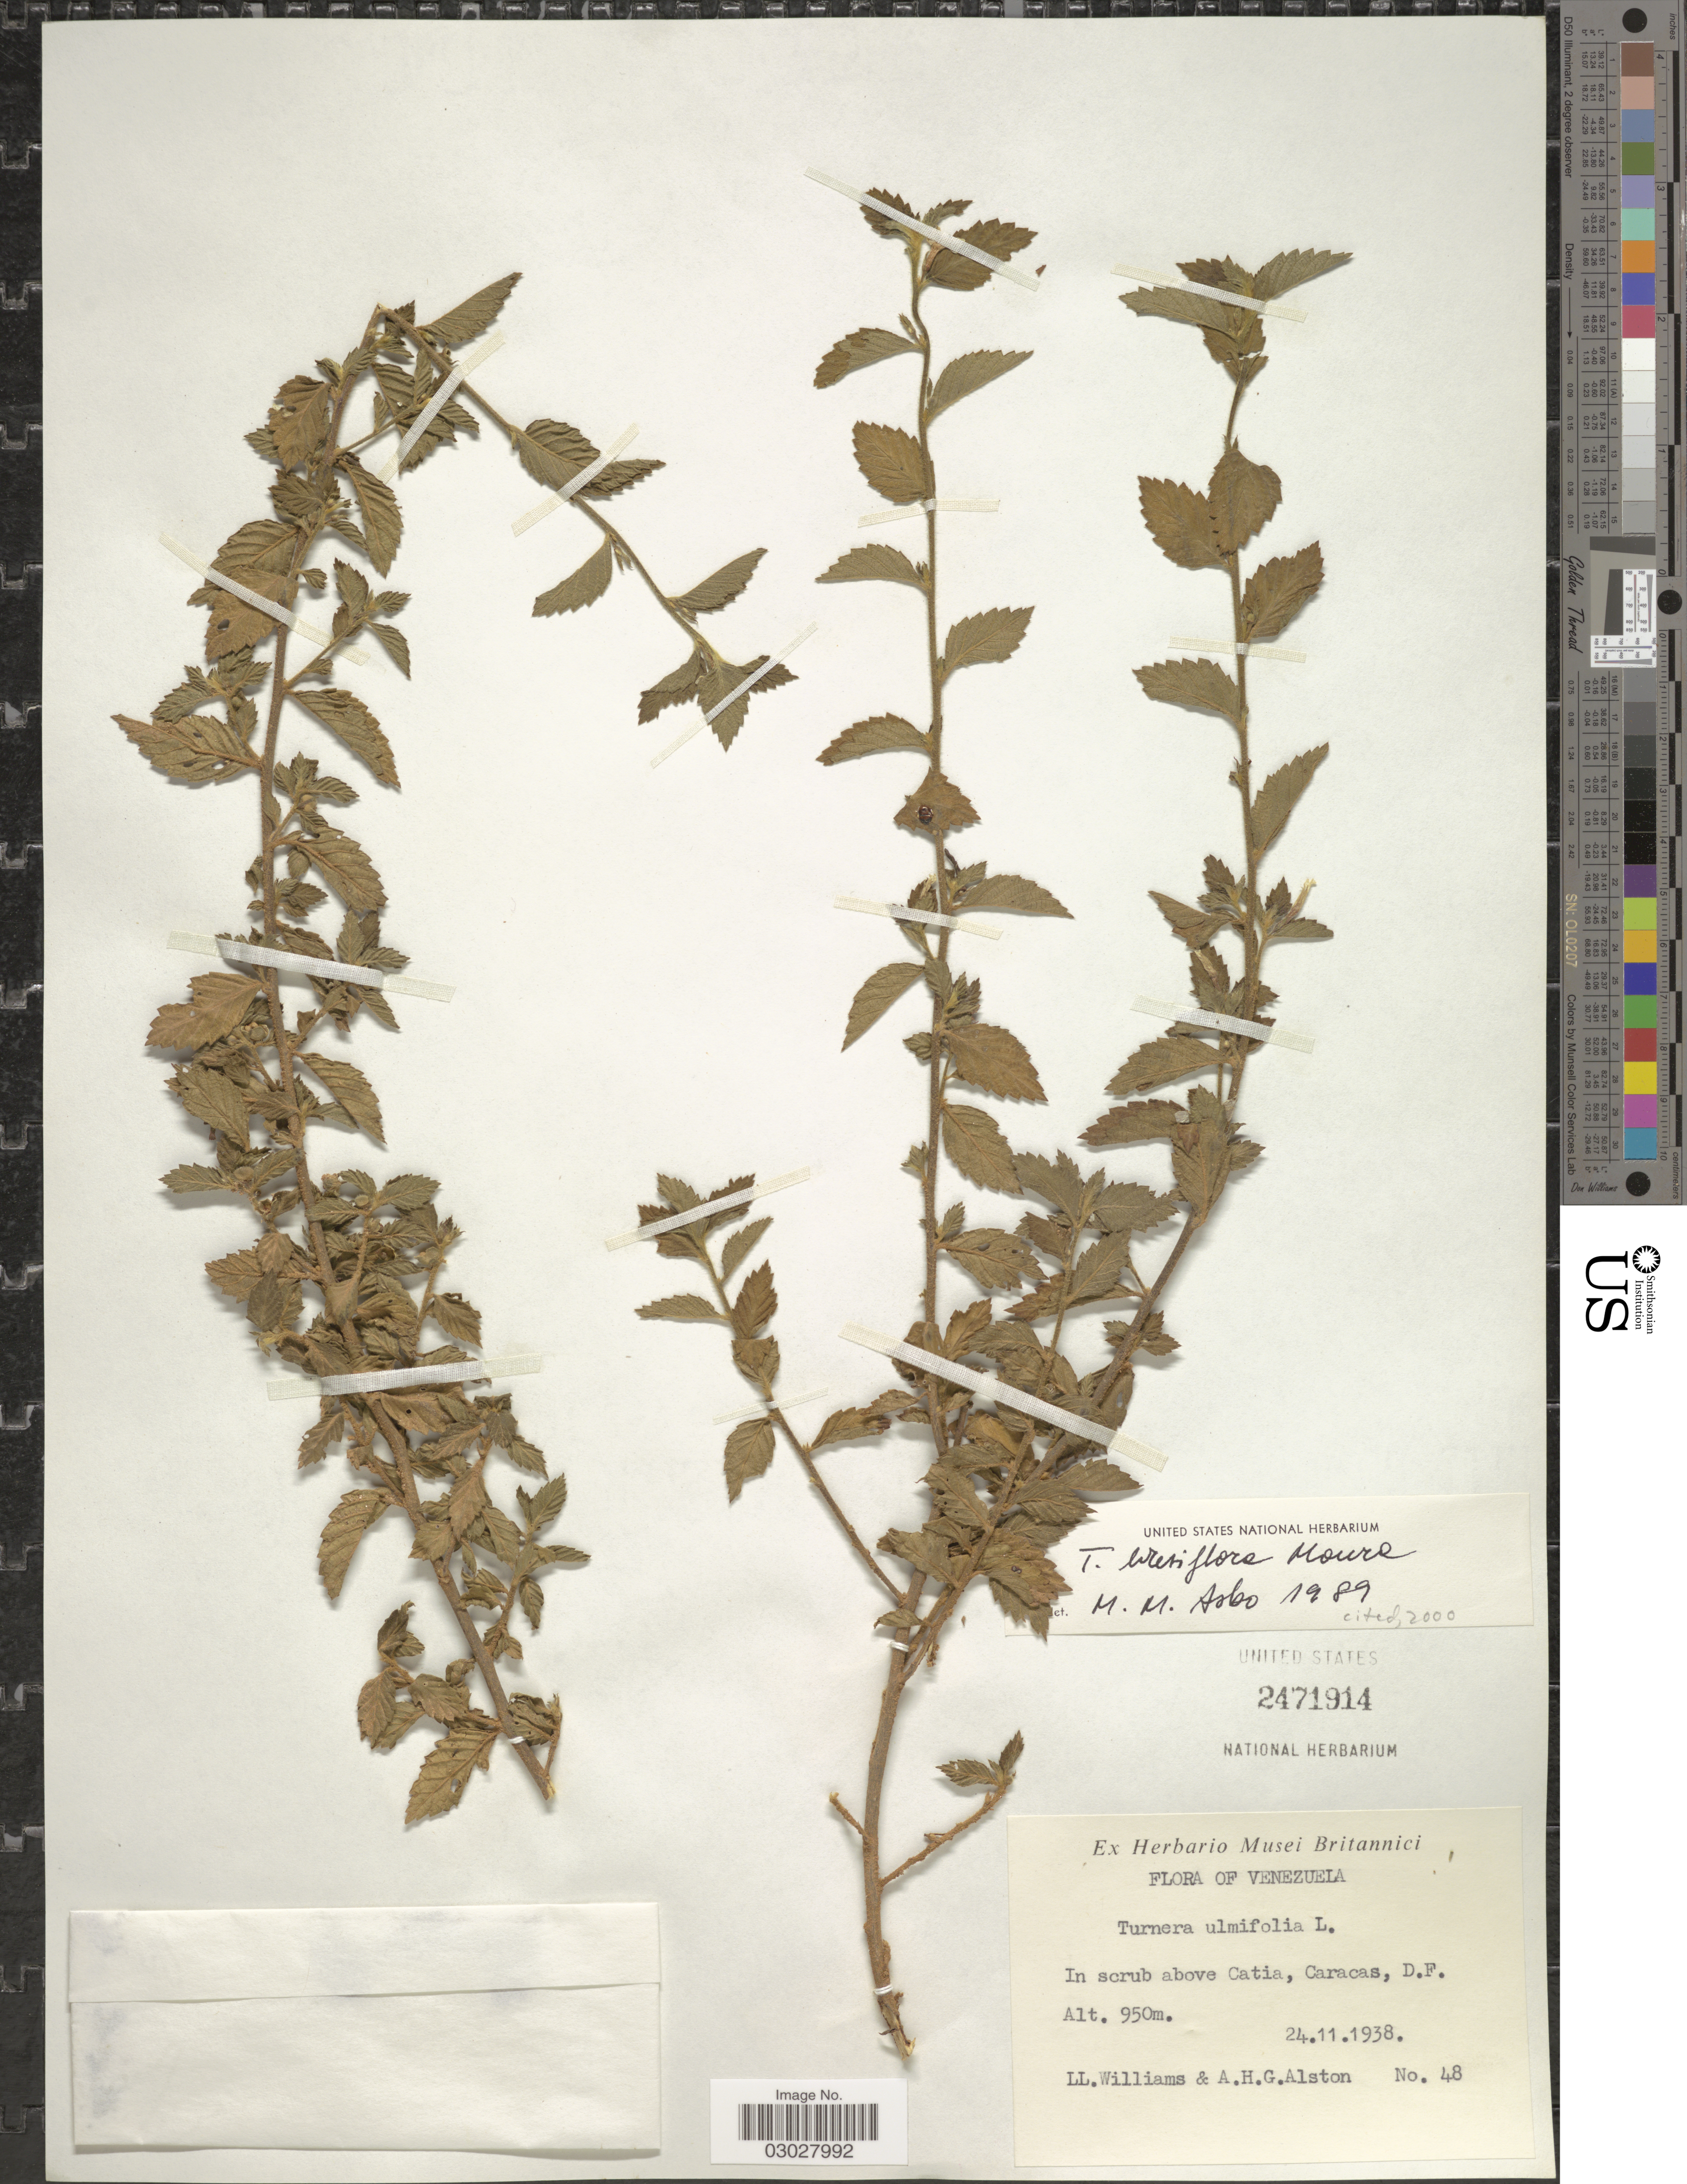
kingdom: Plantae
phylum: Tracheophyta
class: Magnoliopsida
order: Malpighiales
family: Turneraceae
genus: Turnera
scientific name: Turnera breviflora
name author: Moura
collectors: Ll. Williams & A. H. Alston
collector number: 48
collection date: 1938-11-24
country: Venezuela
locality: In scrub above Catia, Caracas, D.F.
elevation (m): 950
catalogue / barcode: US 2471914